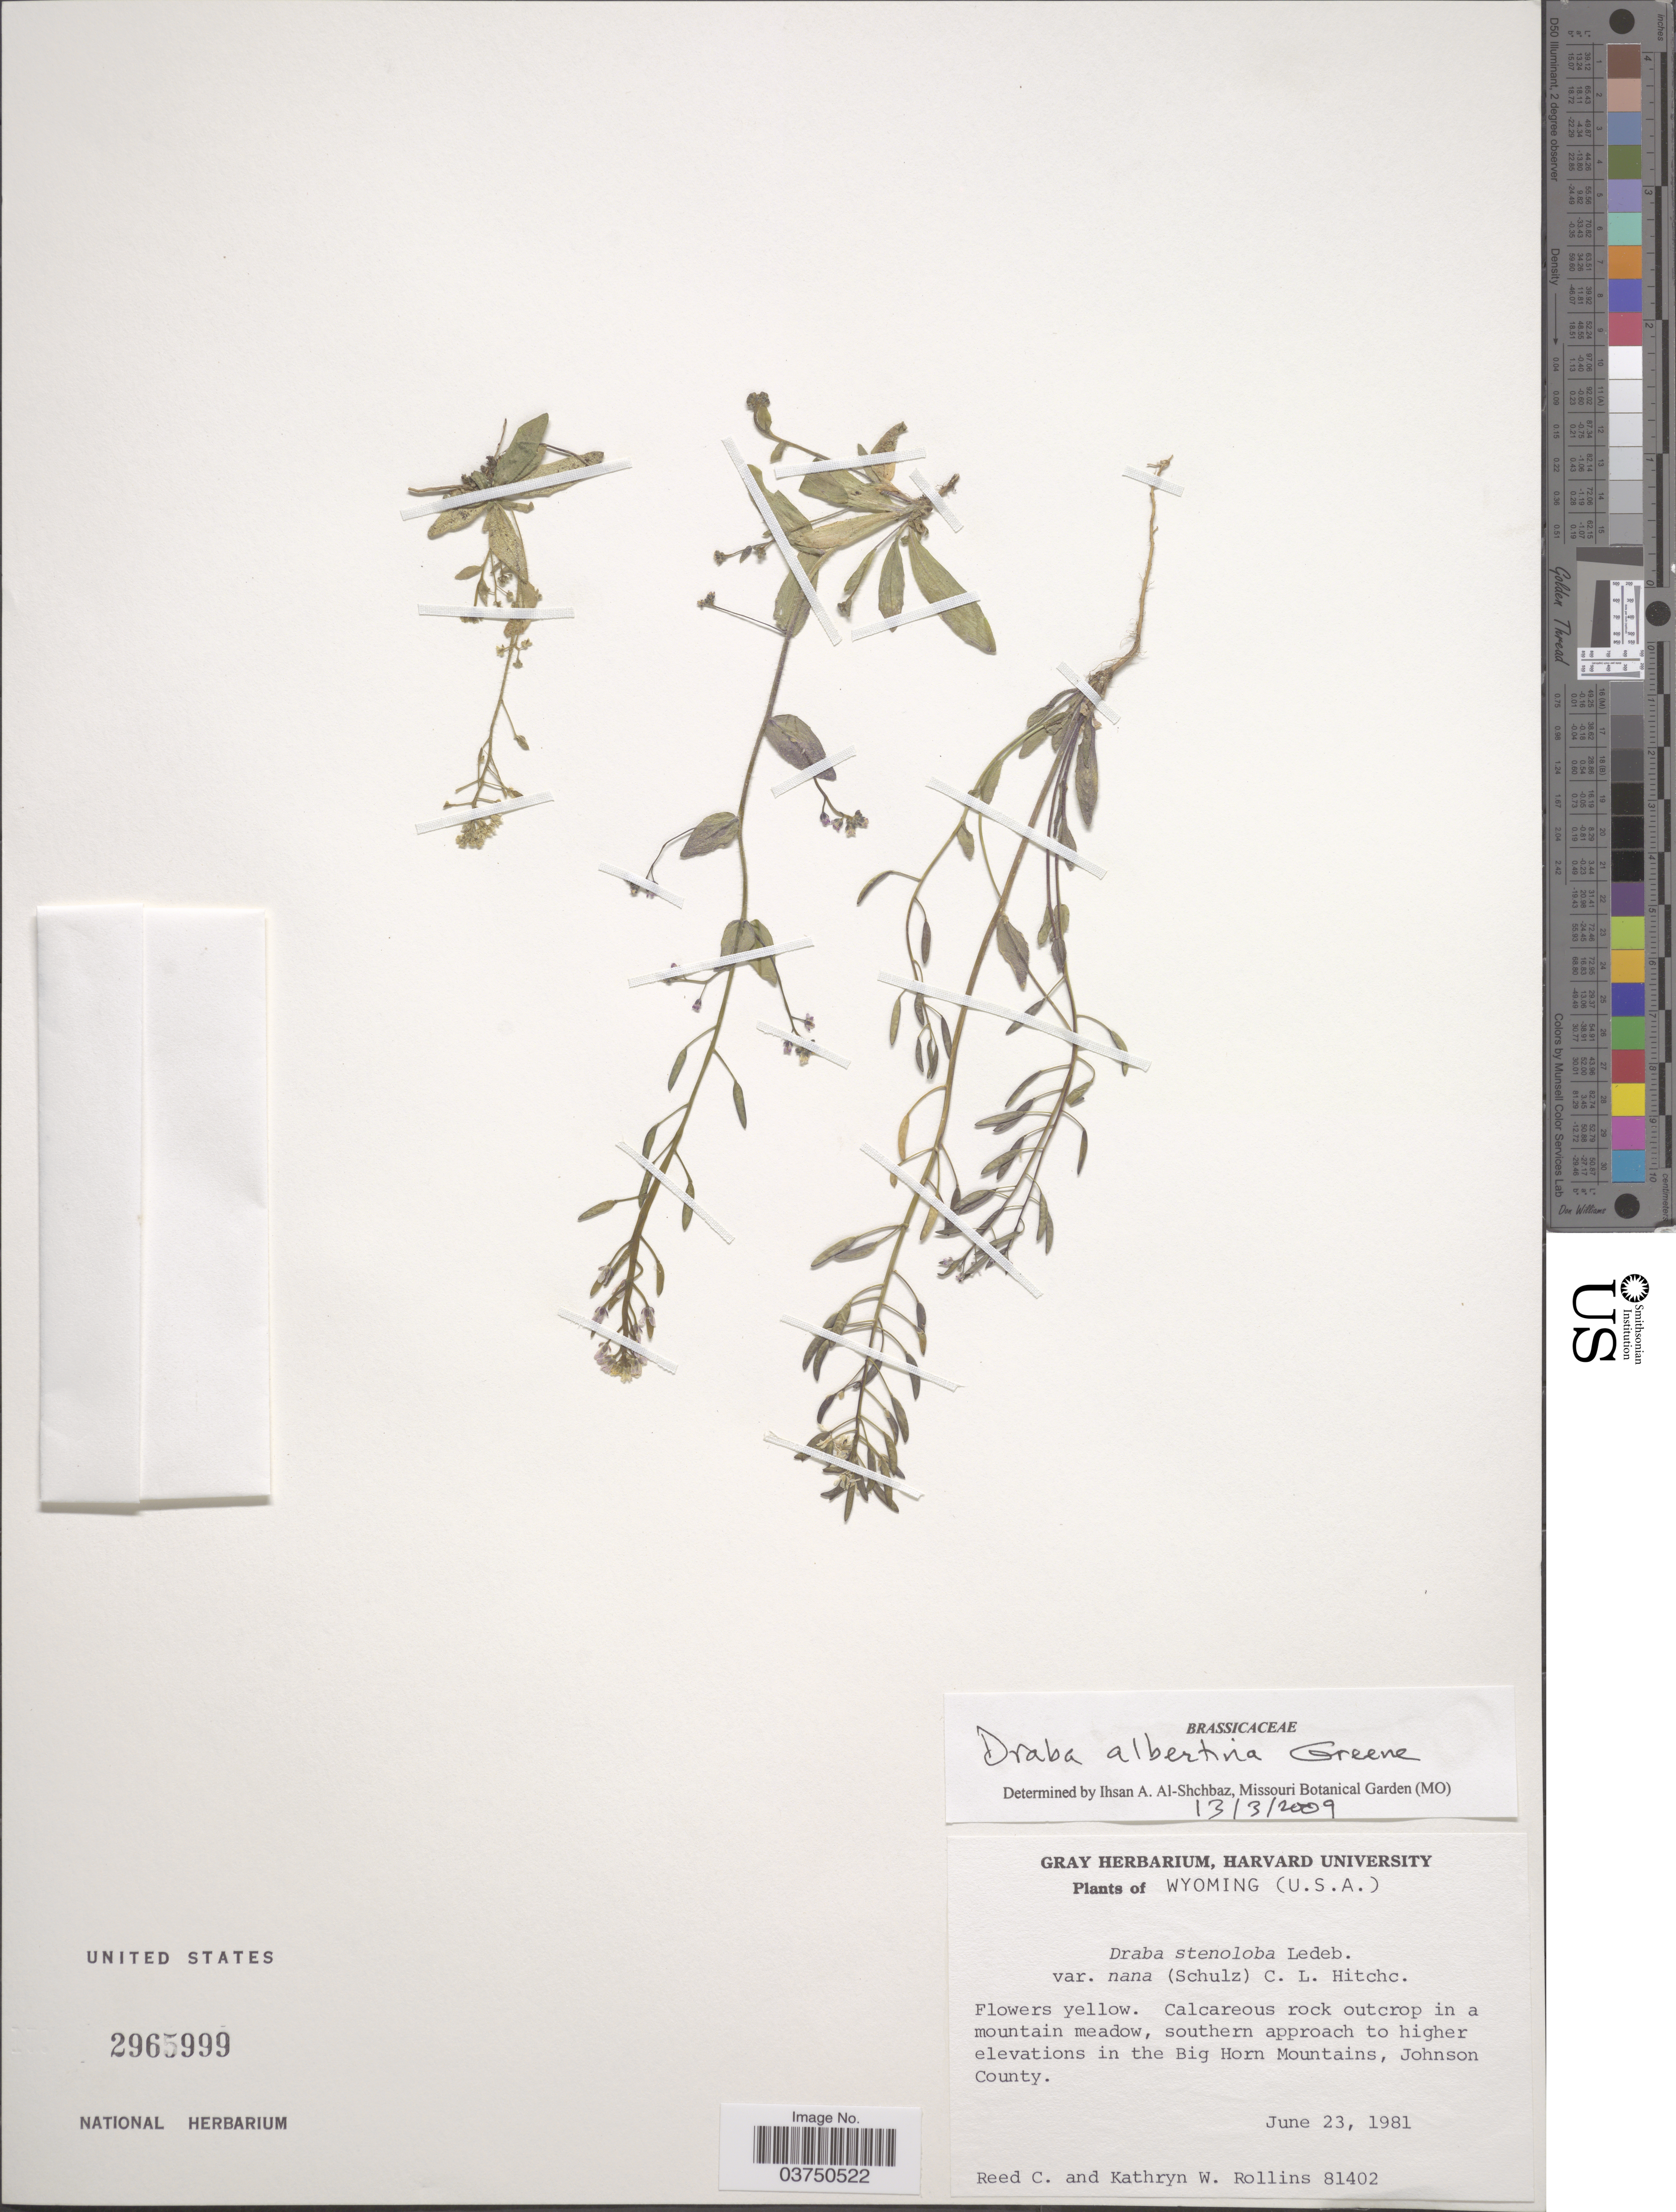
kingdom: Plantae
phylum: Tracheophyta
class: Magnoliopsida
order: Brassicales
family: Brassicaceae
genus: Draba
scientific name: Draba albertina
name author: Greene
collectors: R. C. Rollins & K. W. Rollins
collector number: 81402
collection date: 1981-06-23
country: United States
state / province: Wyoming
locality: Southern approach to higher elevations in the Big Horn Mountains, Johnson County.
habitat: calcerous rock outcrop in a mountain meadow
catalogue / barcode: US 2965999